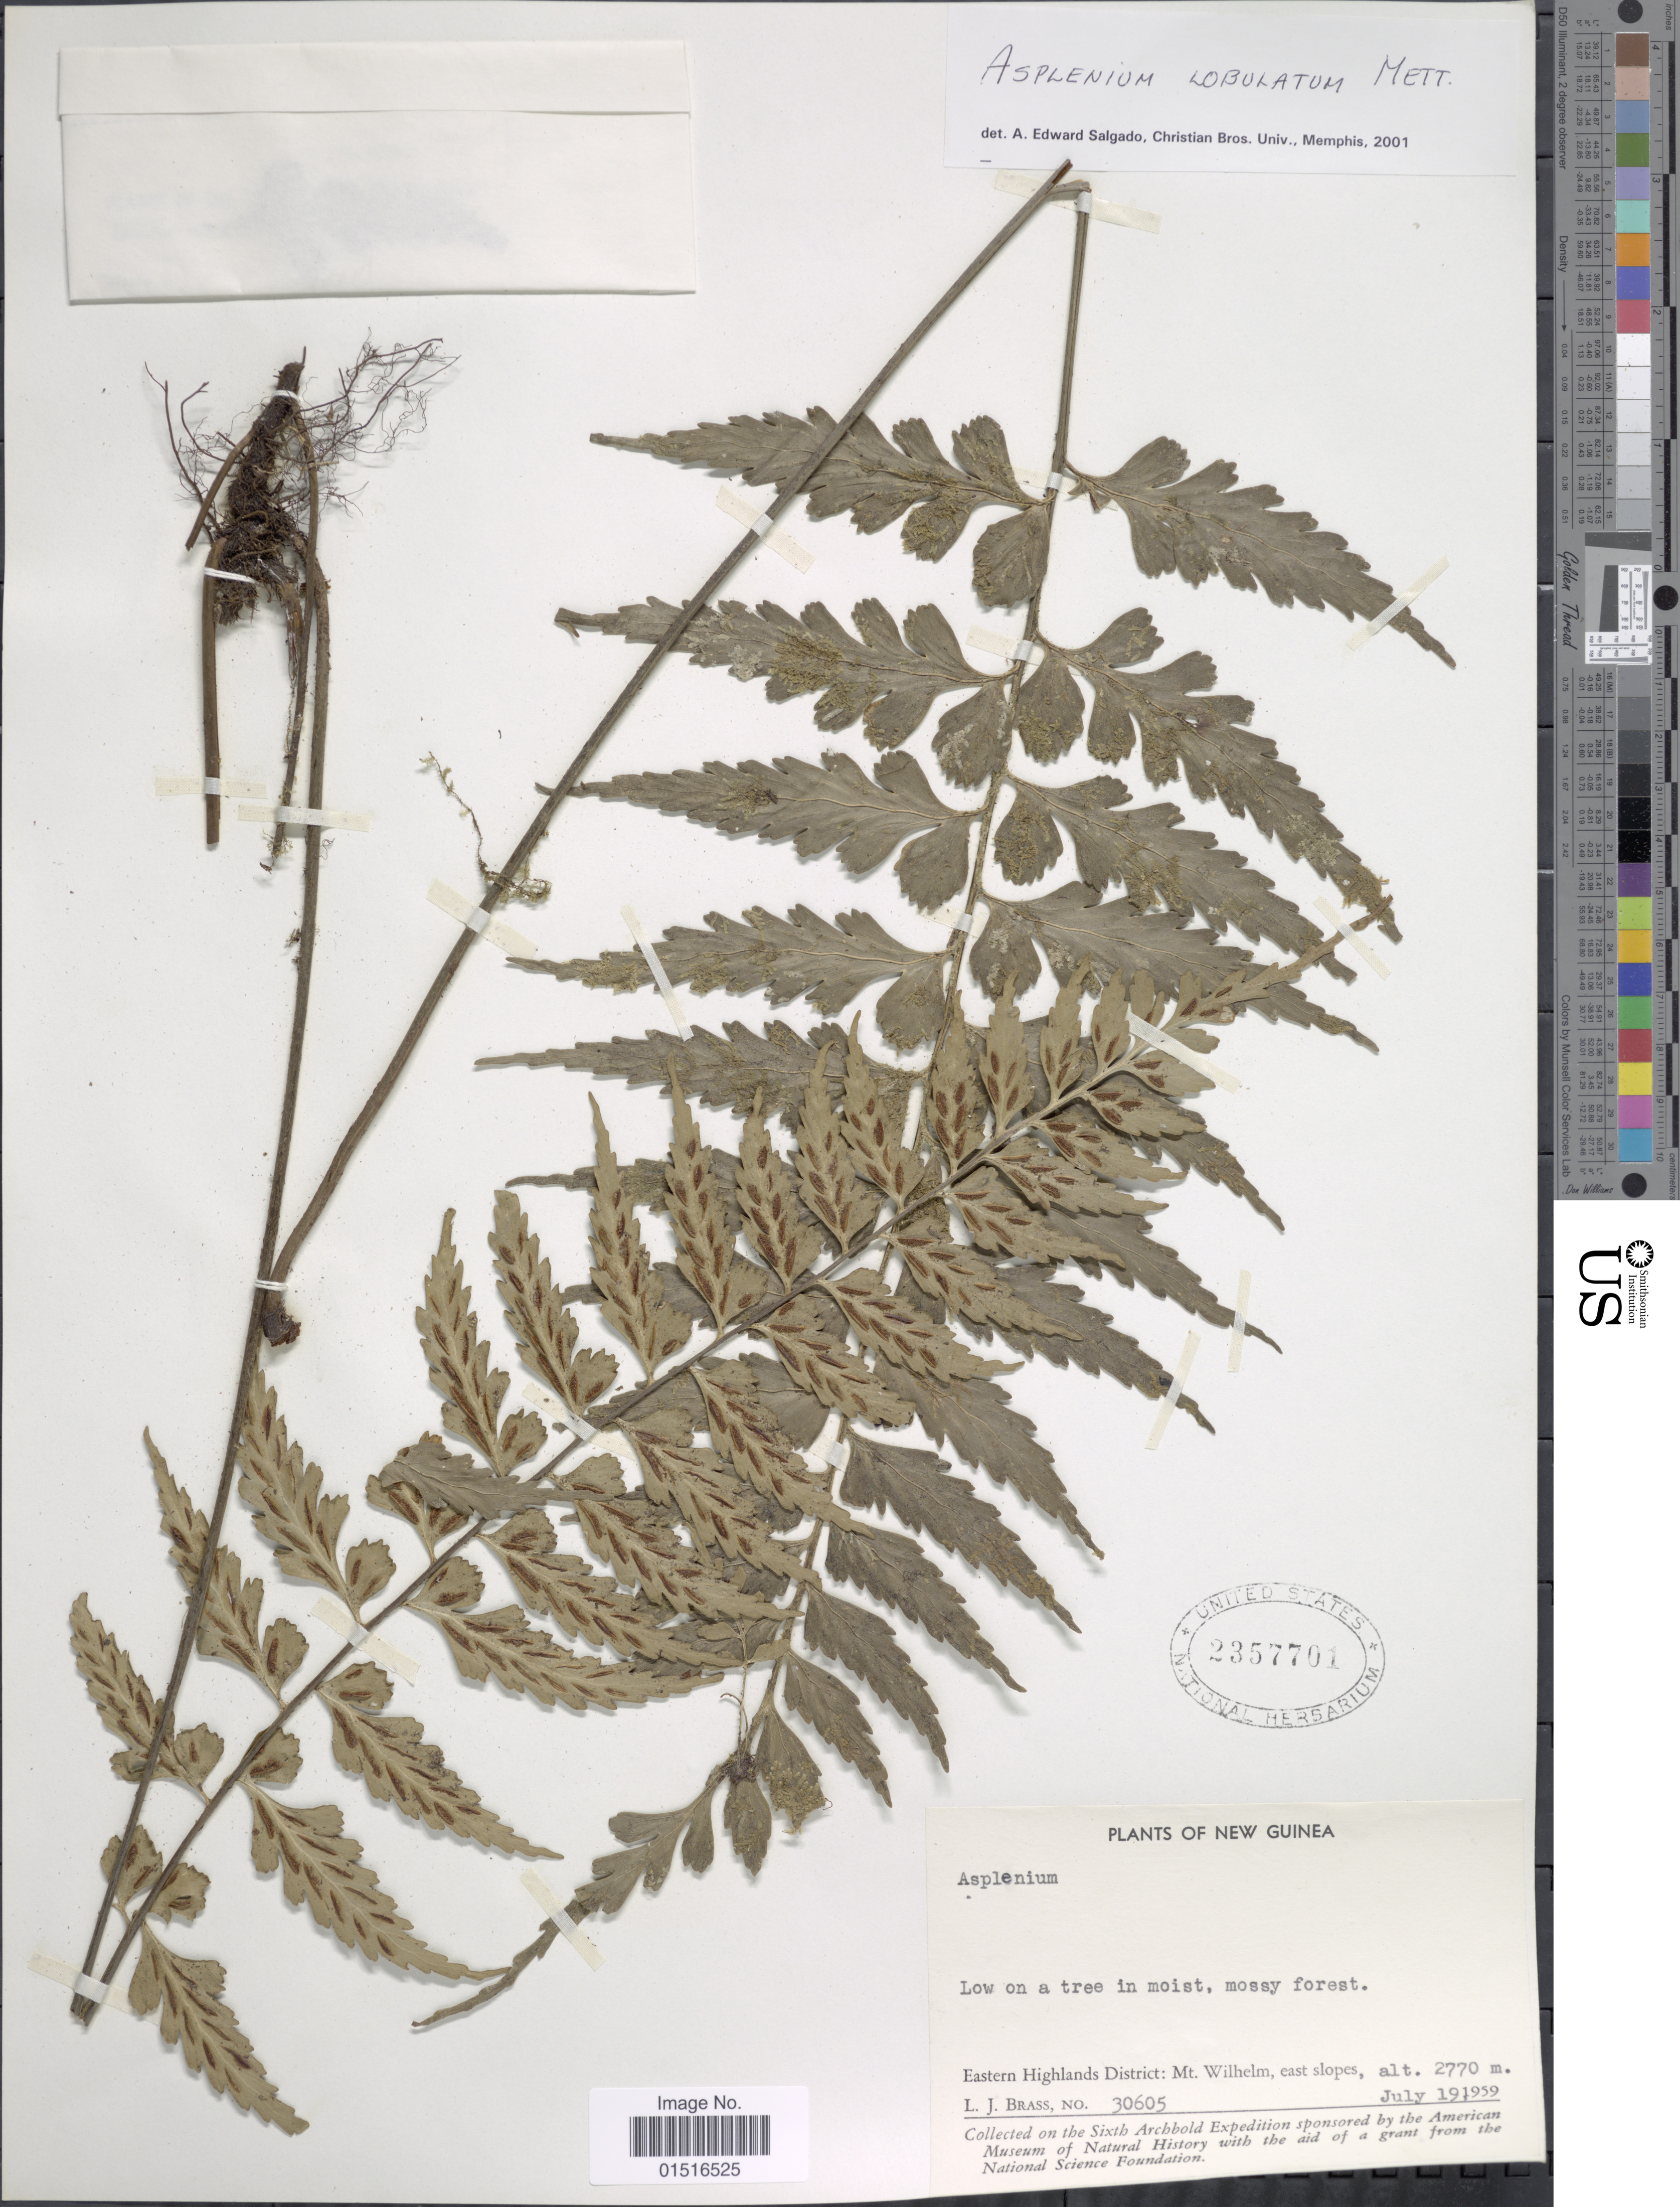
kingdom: Plantae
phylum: Tracheophyta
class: Polypodiopsida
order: Polypodiales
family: Aspleniaceae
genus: Asplenium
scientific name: Asplenium lobulatum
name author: Mett.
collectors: L. J. Brass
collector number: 30605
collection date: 1959-07-19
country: Papua New Guinea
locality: New Guinea, Eastern Highlands District: Mt. Wilhelm, east slopes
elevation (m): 2770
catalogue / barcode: US 2357701